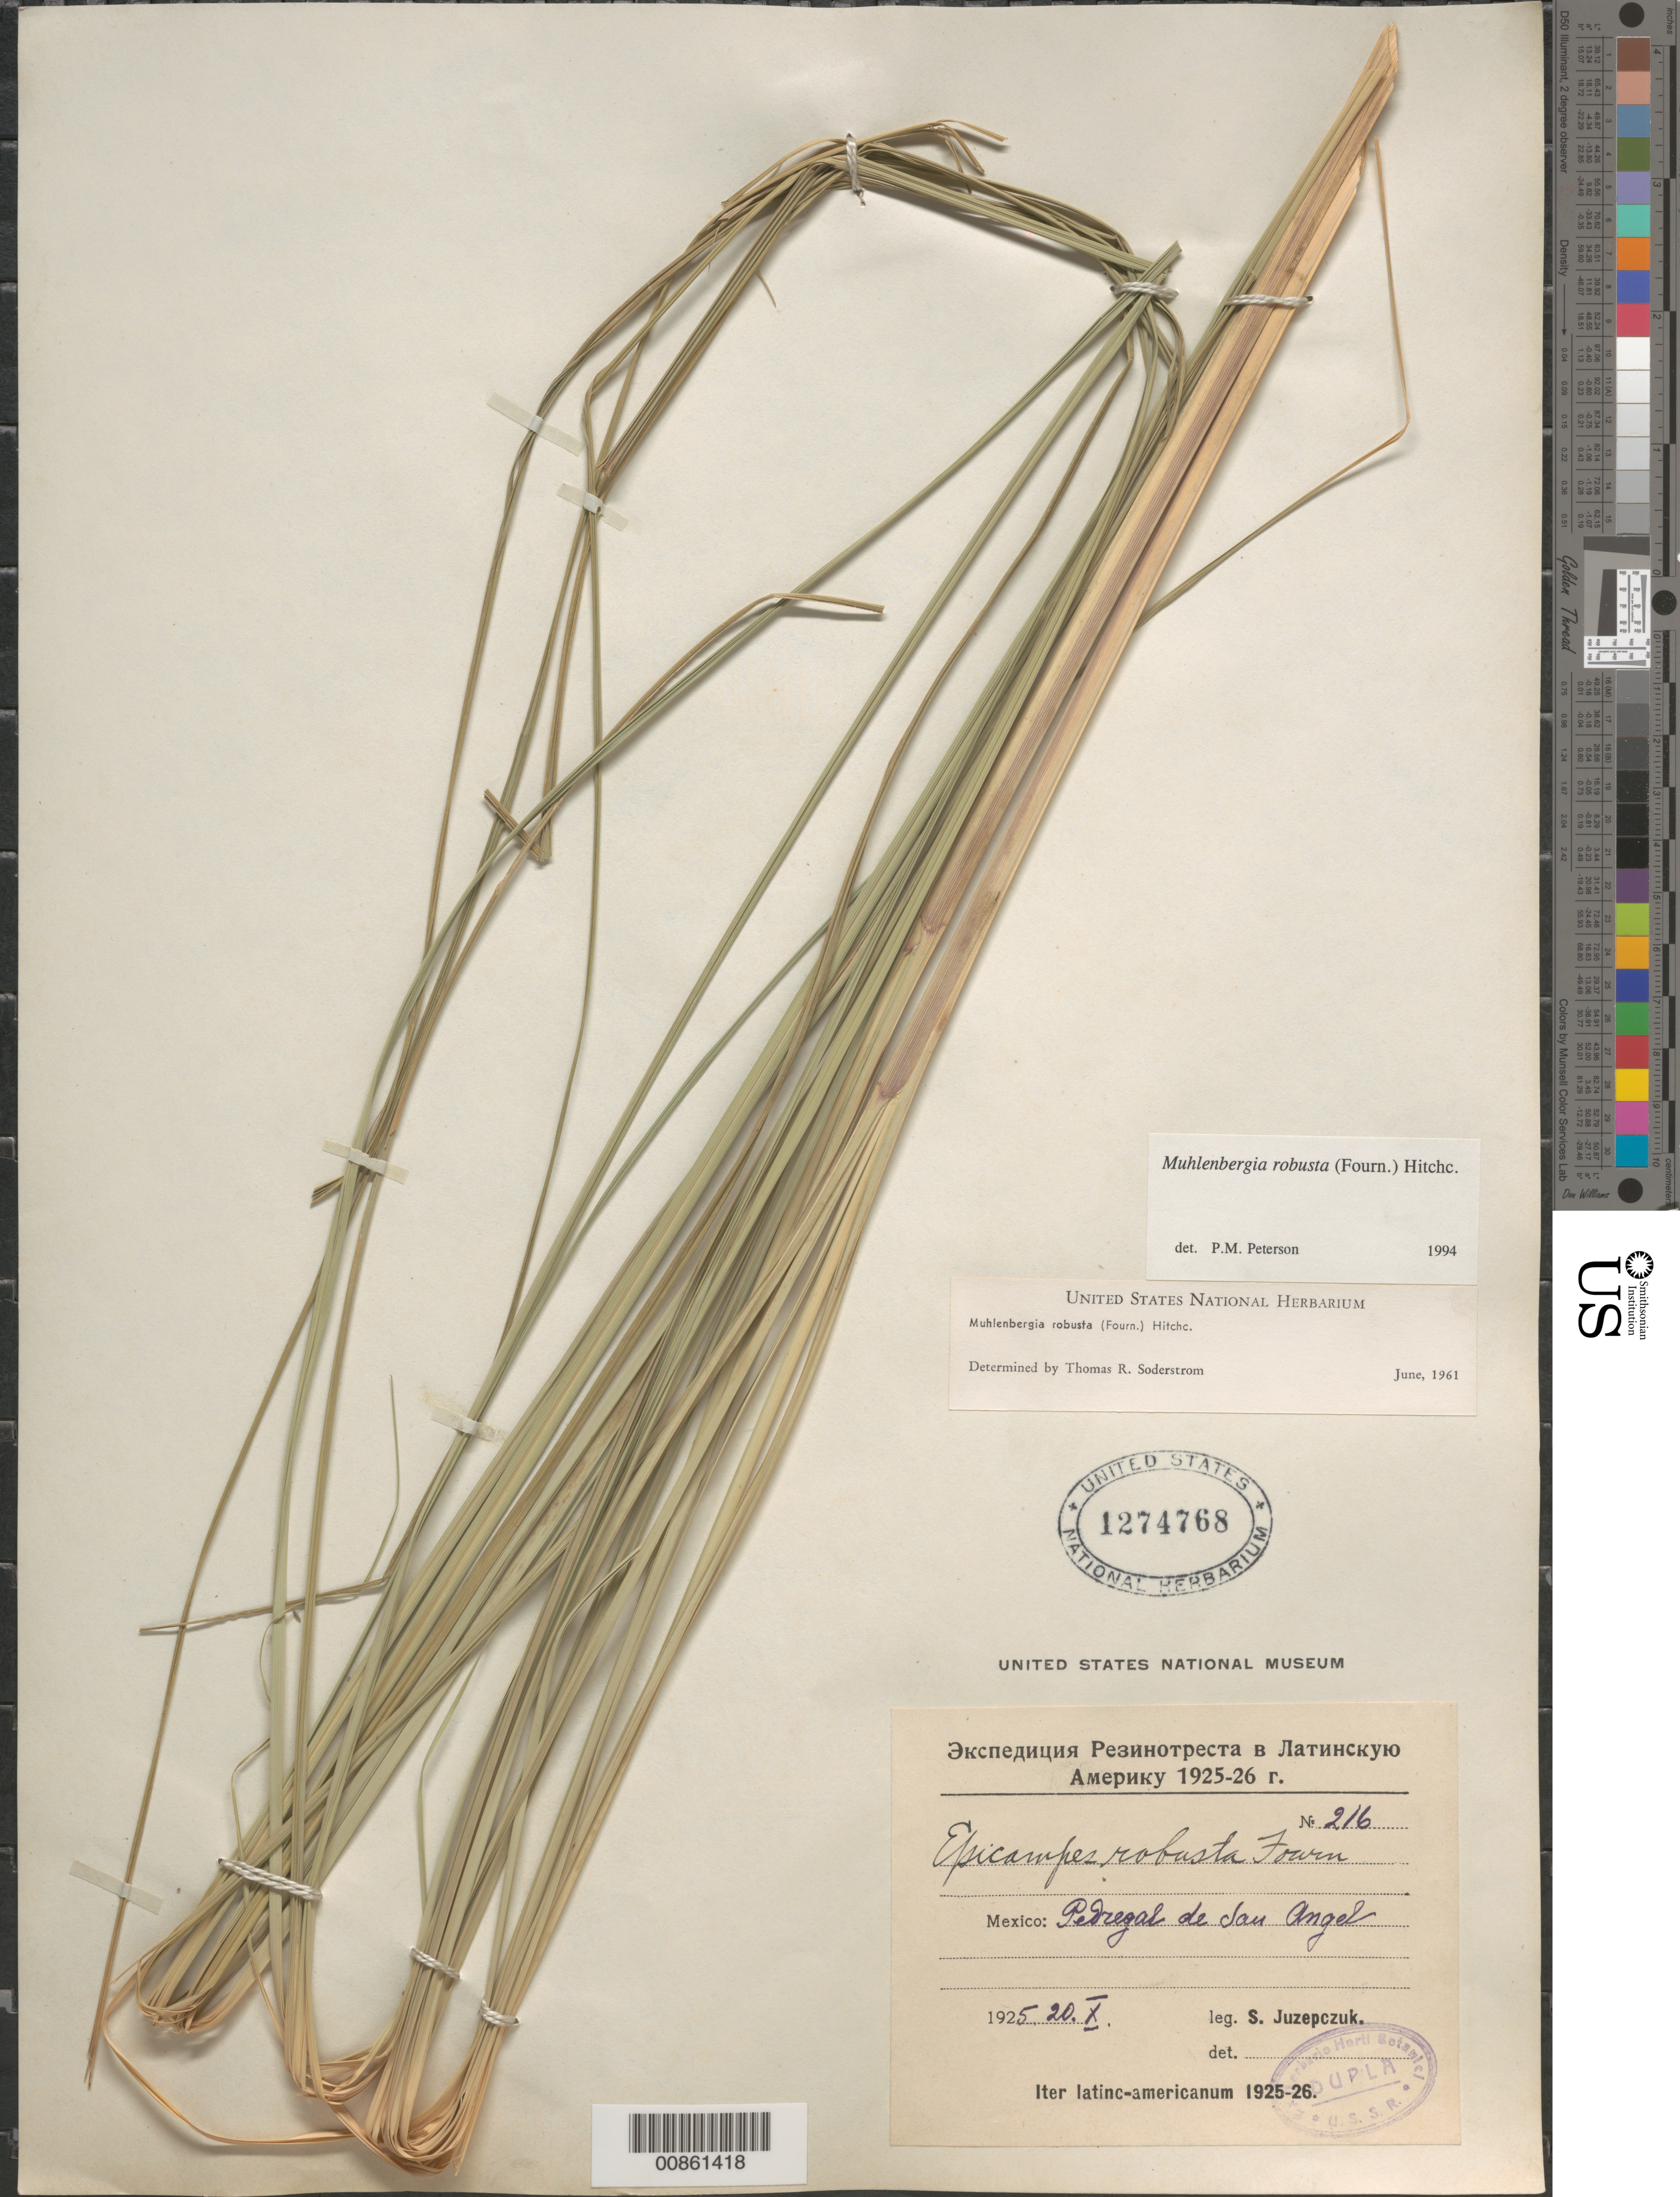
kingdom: Plantae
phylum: Tracheophyta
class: Liliopsida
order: Poales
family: Poaceae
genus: Muhlenbergia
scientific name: Muhlenbergia robusta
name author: (E. Fourn.) Hitchc.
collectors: S. V. Juzepczuk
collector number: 216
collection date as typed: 20 Oct 1925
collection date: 1925-10-20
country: Mexico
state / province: Distrito Federal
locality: Pedregal de San Angel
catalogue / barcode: US 1274768